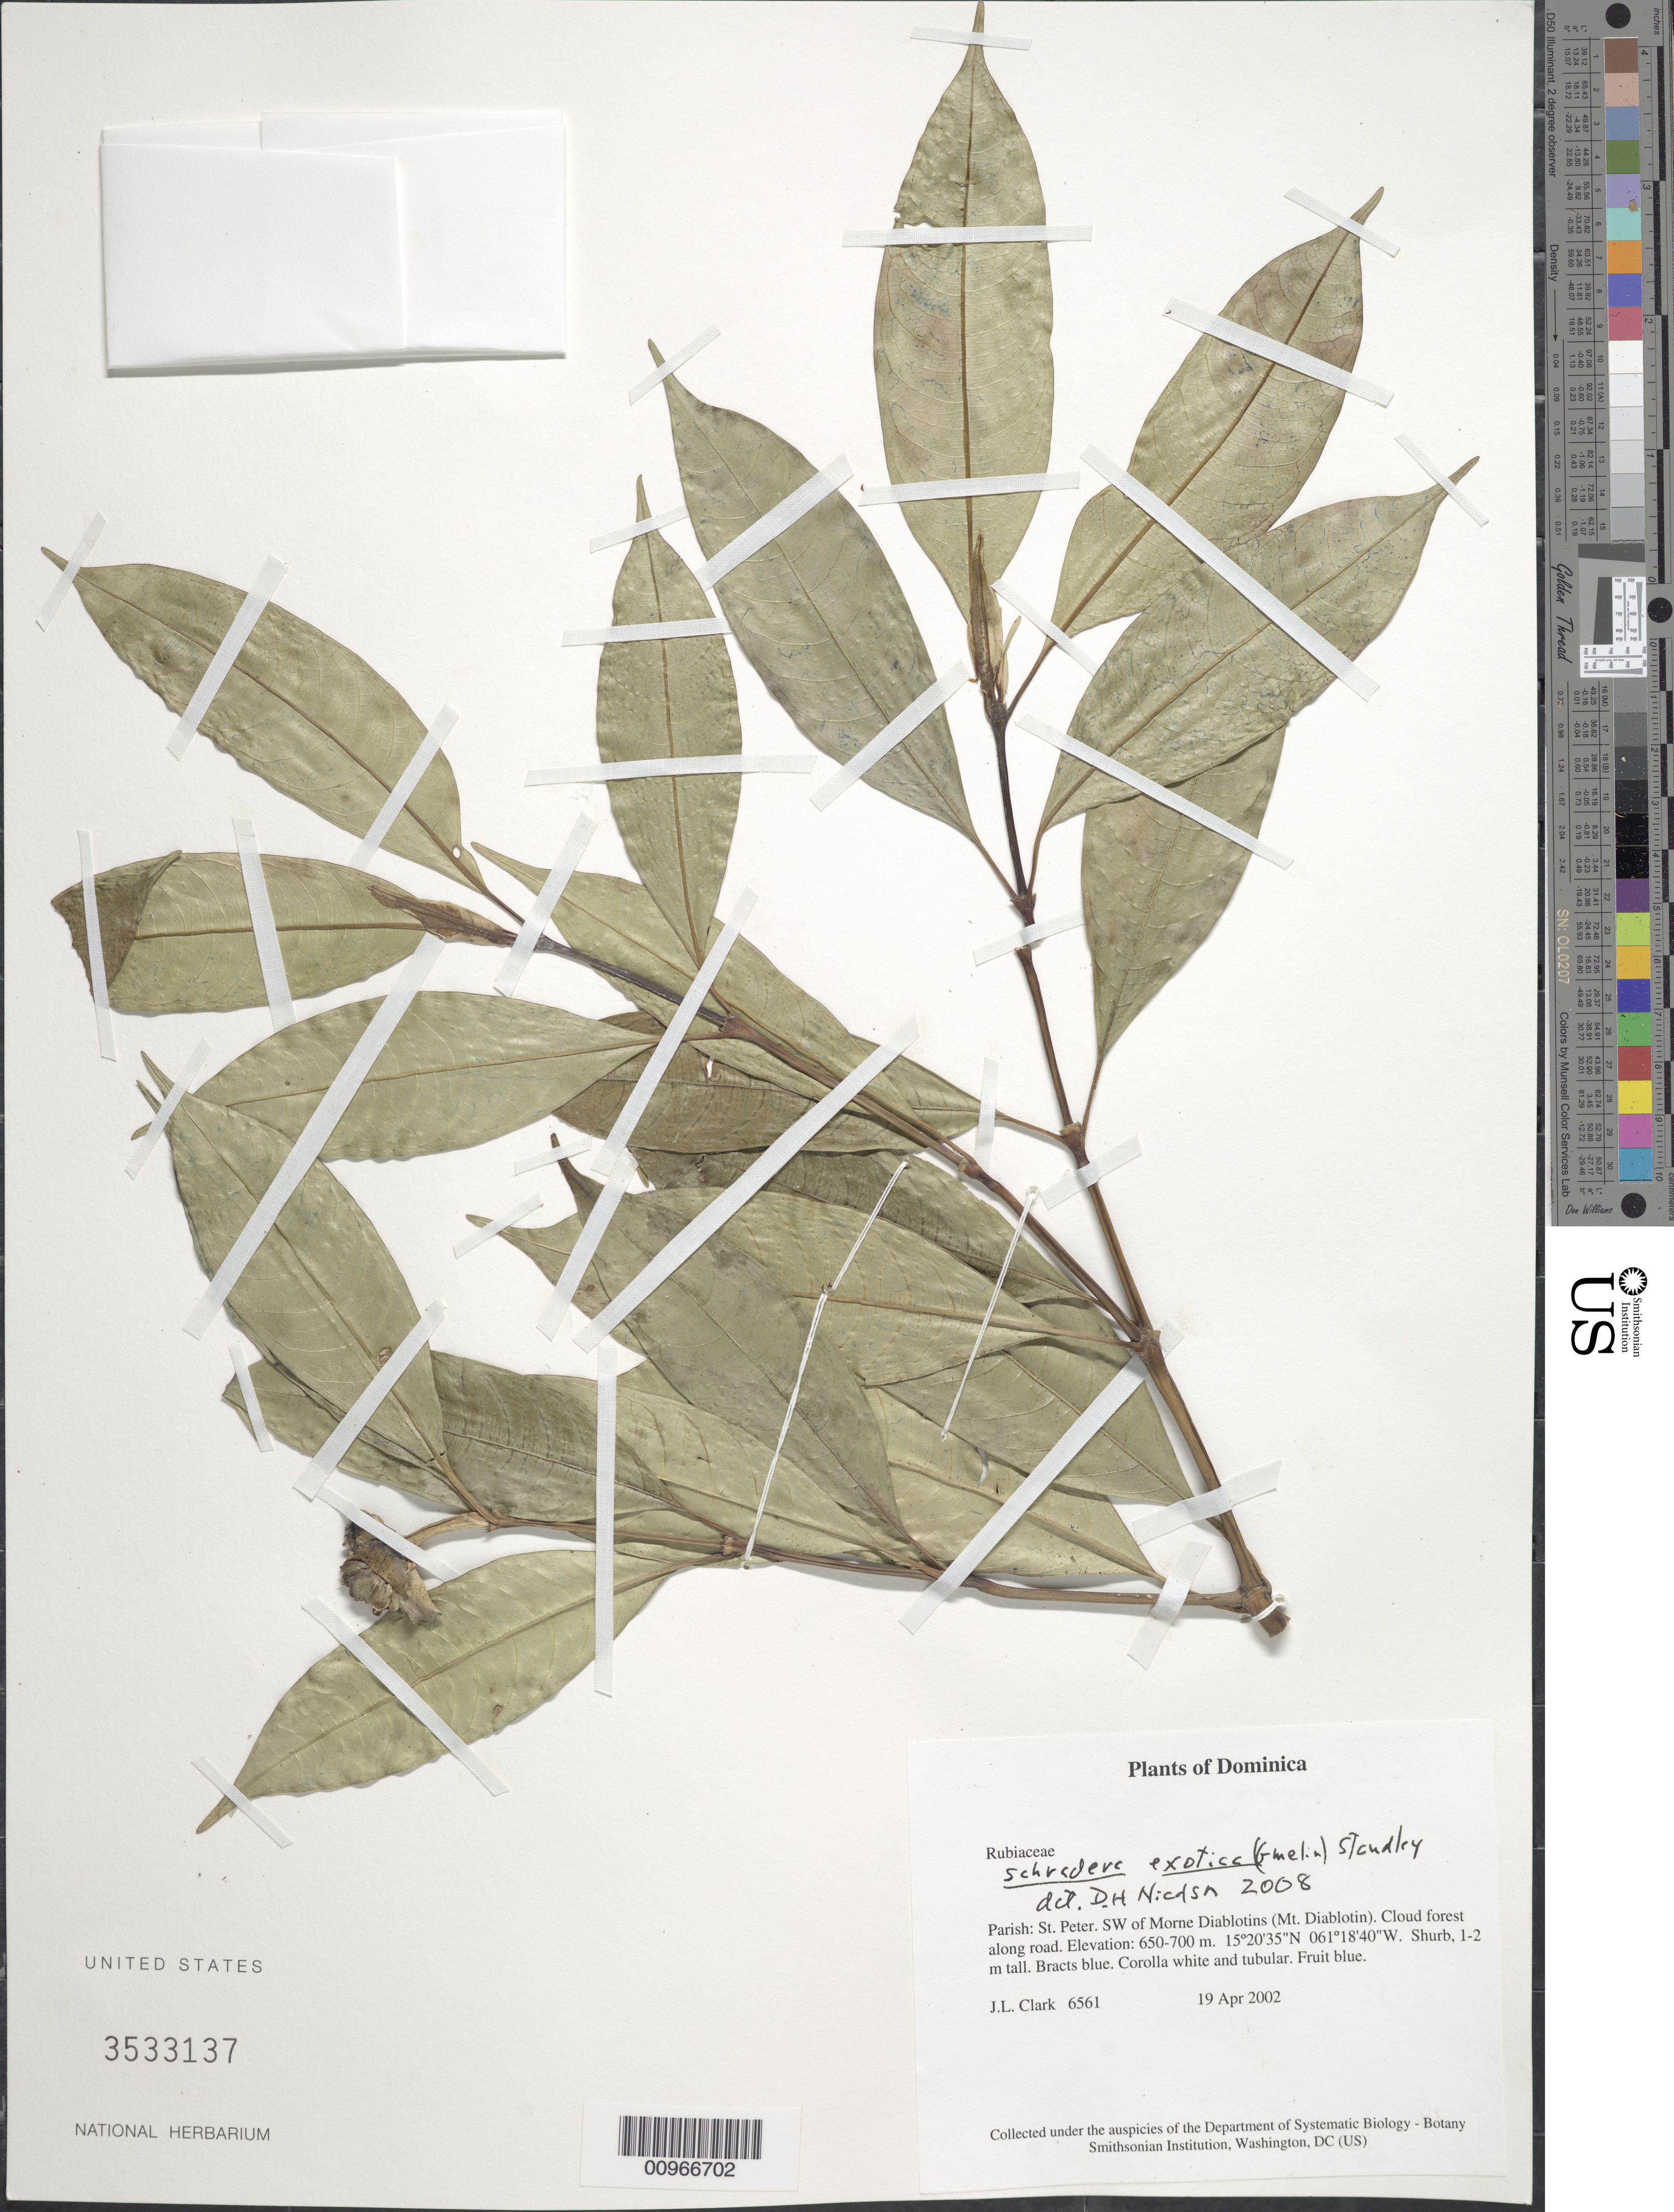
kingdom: Plantae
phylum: Tracheophyta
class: Magnoliopsida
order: Gentianales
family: Rubiaceae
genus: Schradera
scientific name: Schradera exotica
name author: (J.F. Gmel.) Standl.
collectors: J. L. Clark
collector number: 6561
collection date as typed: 19 Apr 2002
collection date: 2002-04-19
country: Dominica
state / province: St. Peter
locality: SW of Morne Diablotins (Mt. Diablotin). Cloud forest along road.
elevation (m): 650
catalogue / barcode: US 3533137